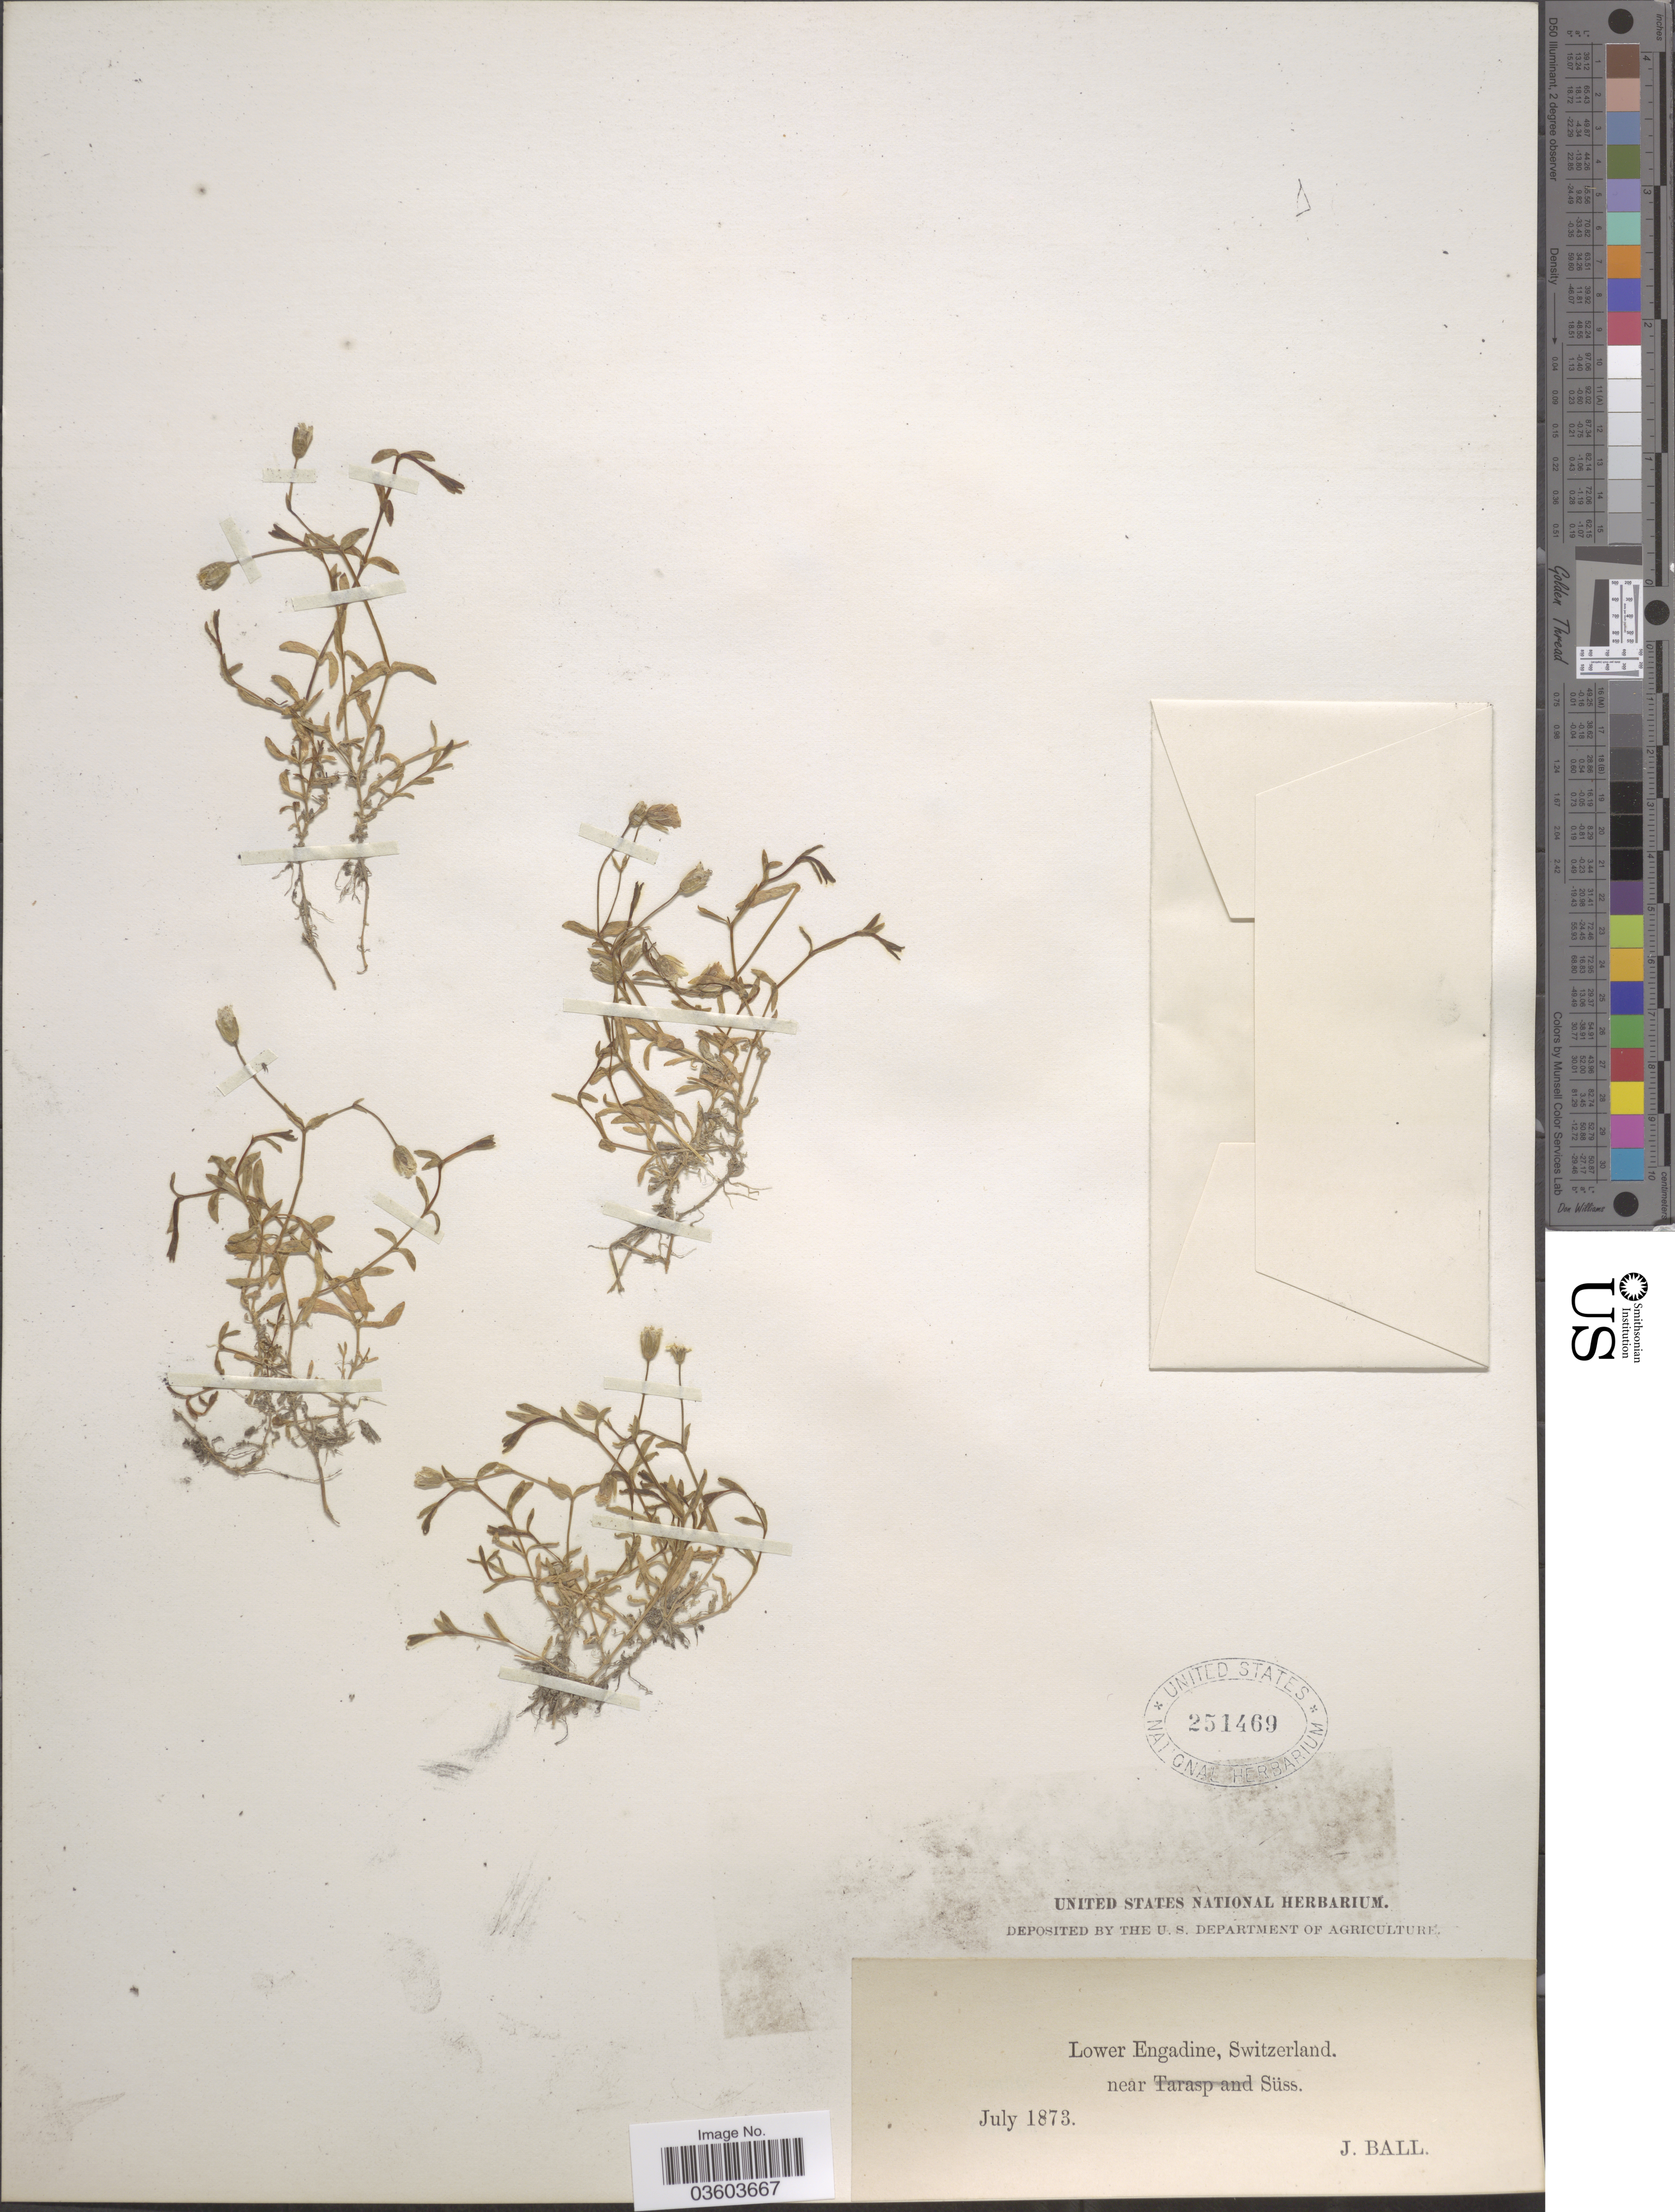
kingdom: Plantae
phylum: Tracheophyta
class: Magnoliopsida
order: Caryophyllales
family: Caryophyllaceae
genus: Cerastium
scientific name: Cerastium sp.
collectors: J. Ball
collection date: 1873-07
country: Switzerland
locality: Lower Engadine, near Süss.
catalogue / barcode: US 251469